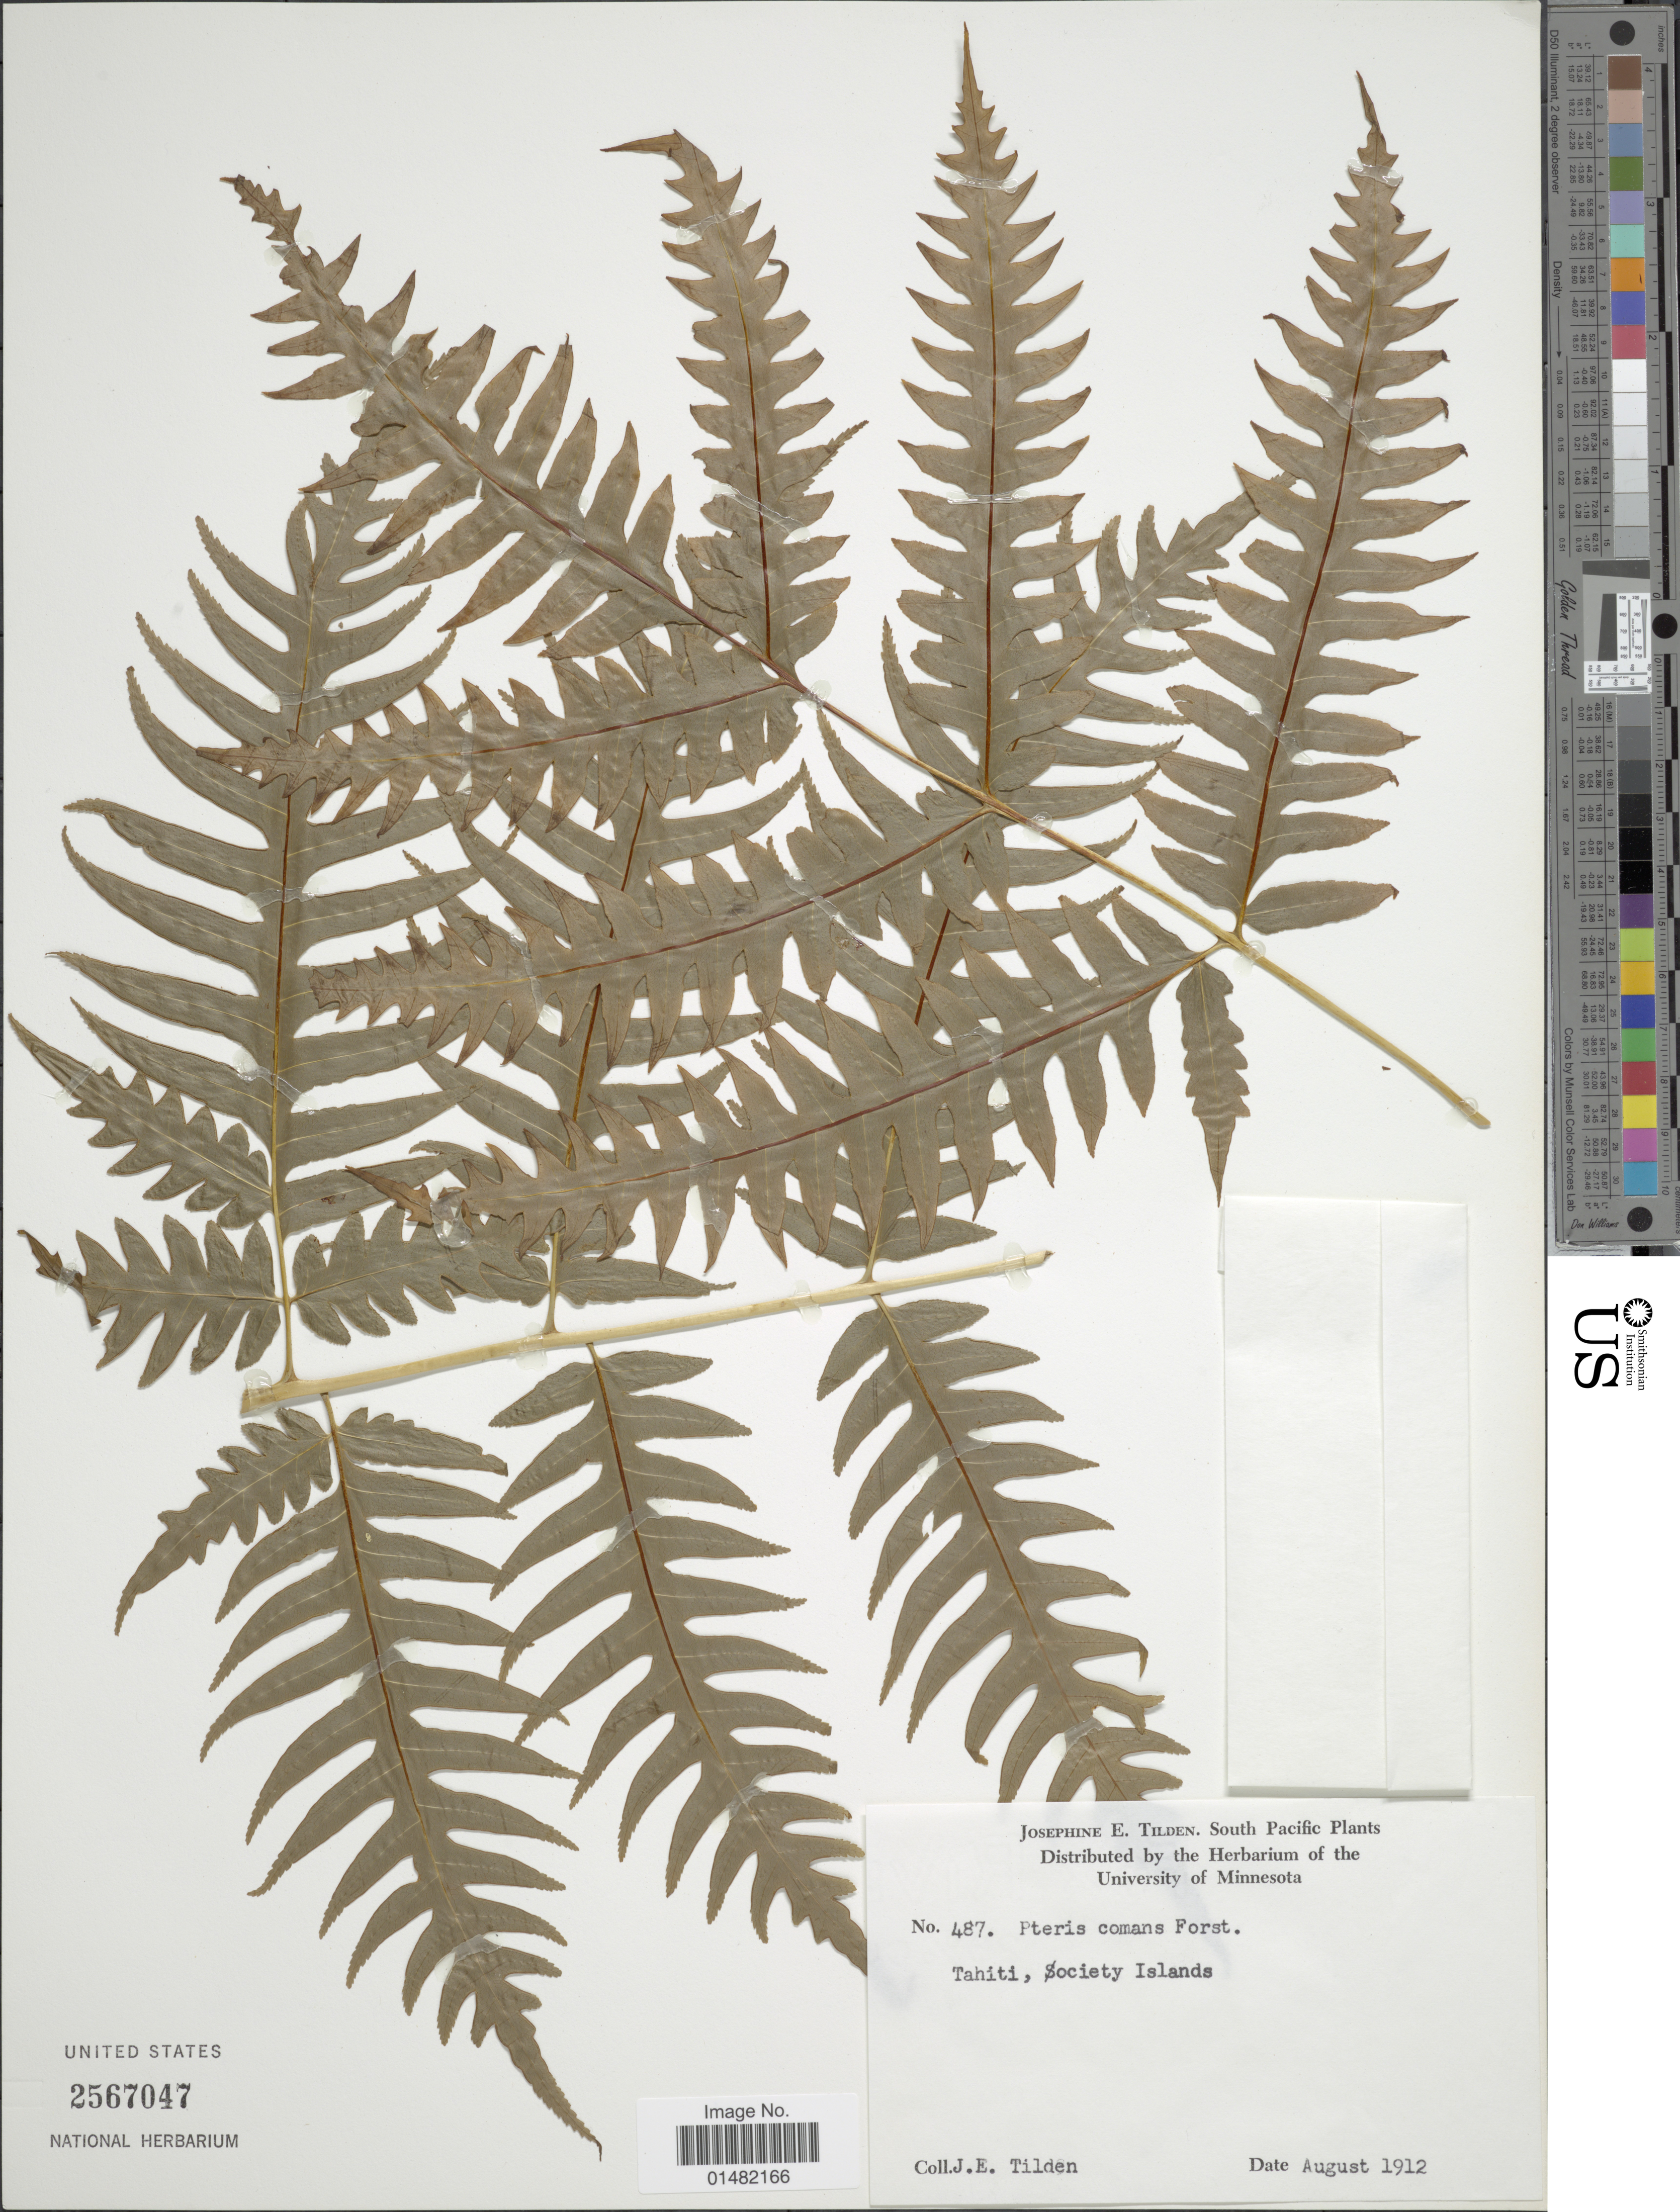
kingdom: Plantae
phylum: Tracheophyta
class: Polypodiopsida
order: Polypodiales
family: Pteridaceae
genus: Pteris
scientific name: Pteris comans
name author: G. Forst.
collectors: J. E. Tilden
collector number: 487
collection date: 1912-08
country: French Polynesia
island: Tahiti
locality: Tahiti, Society Islands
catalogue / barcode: US 2567047